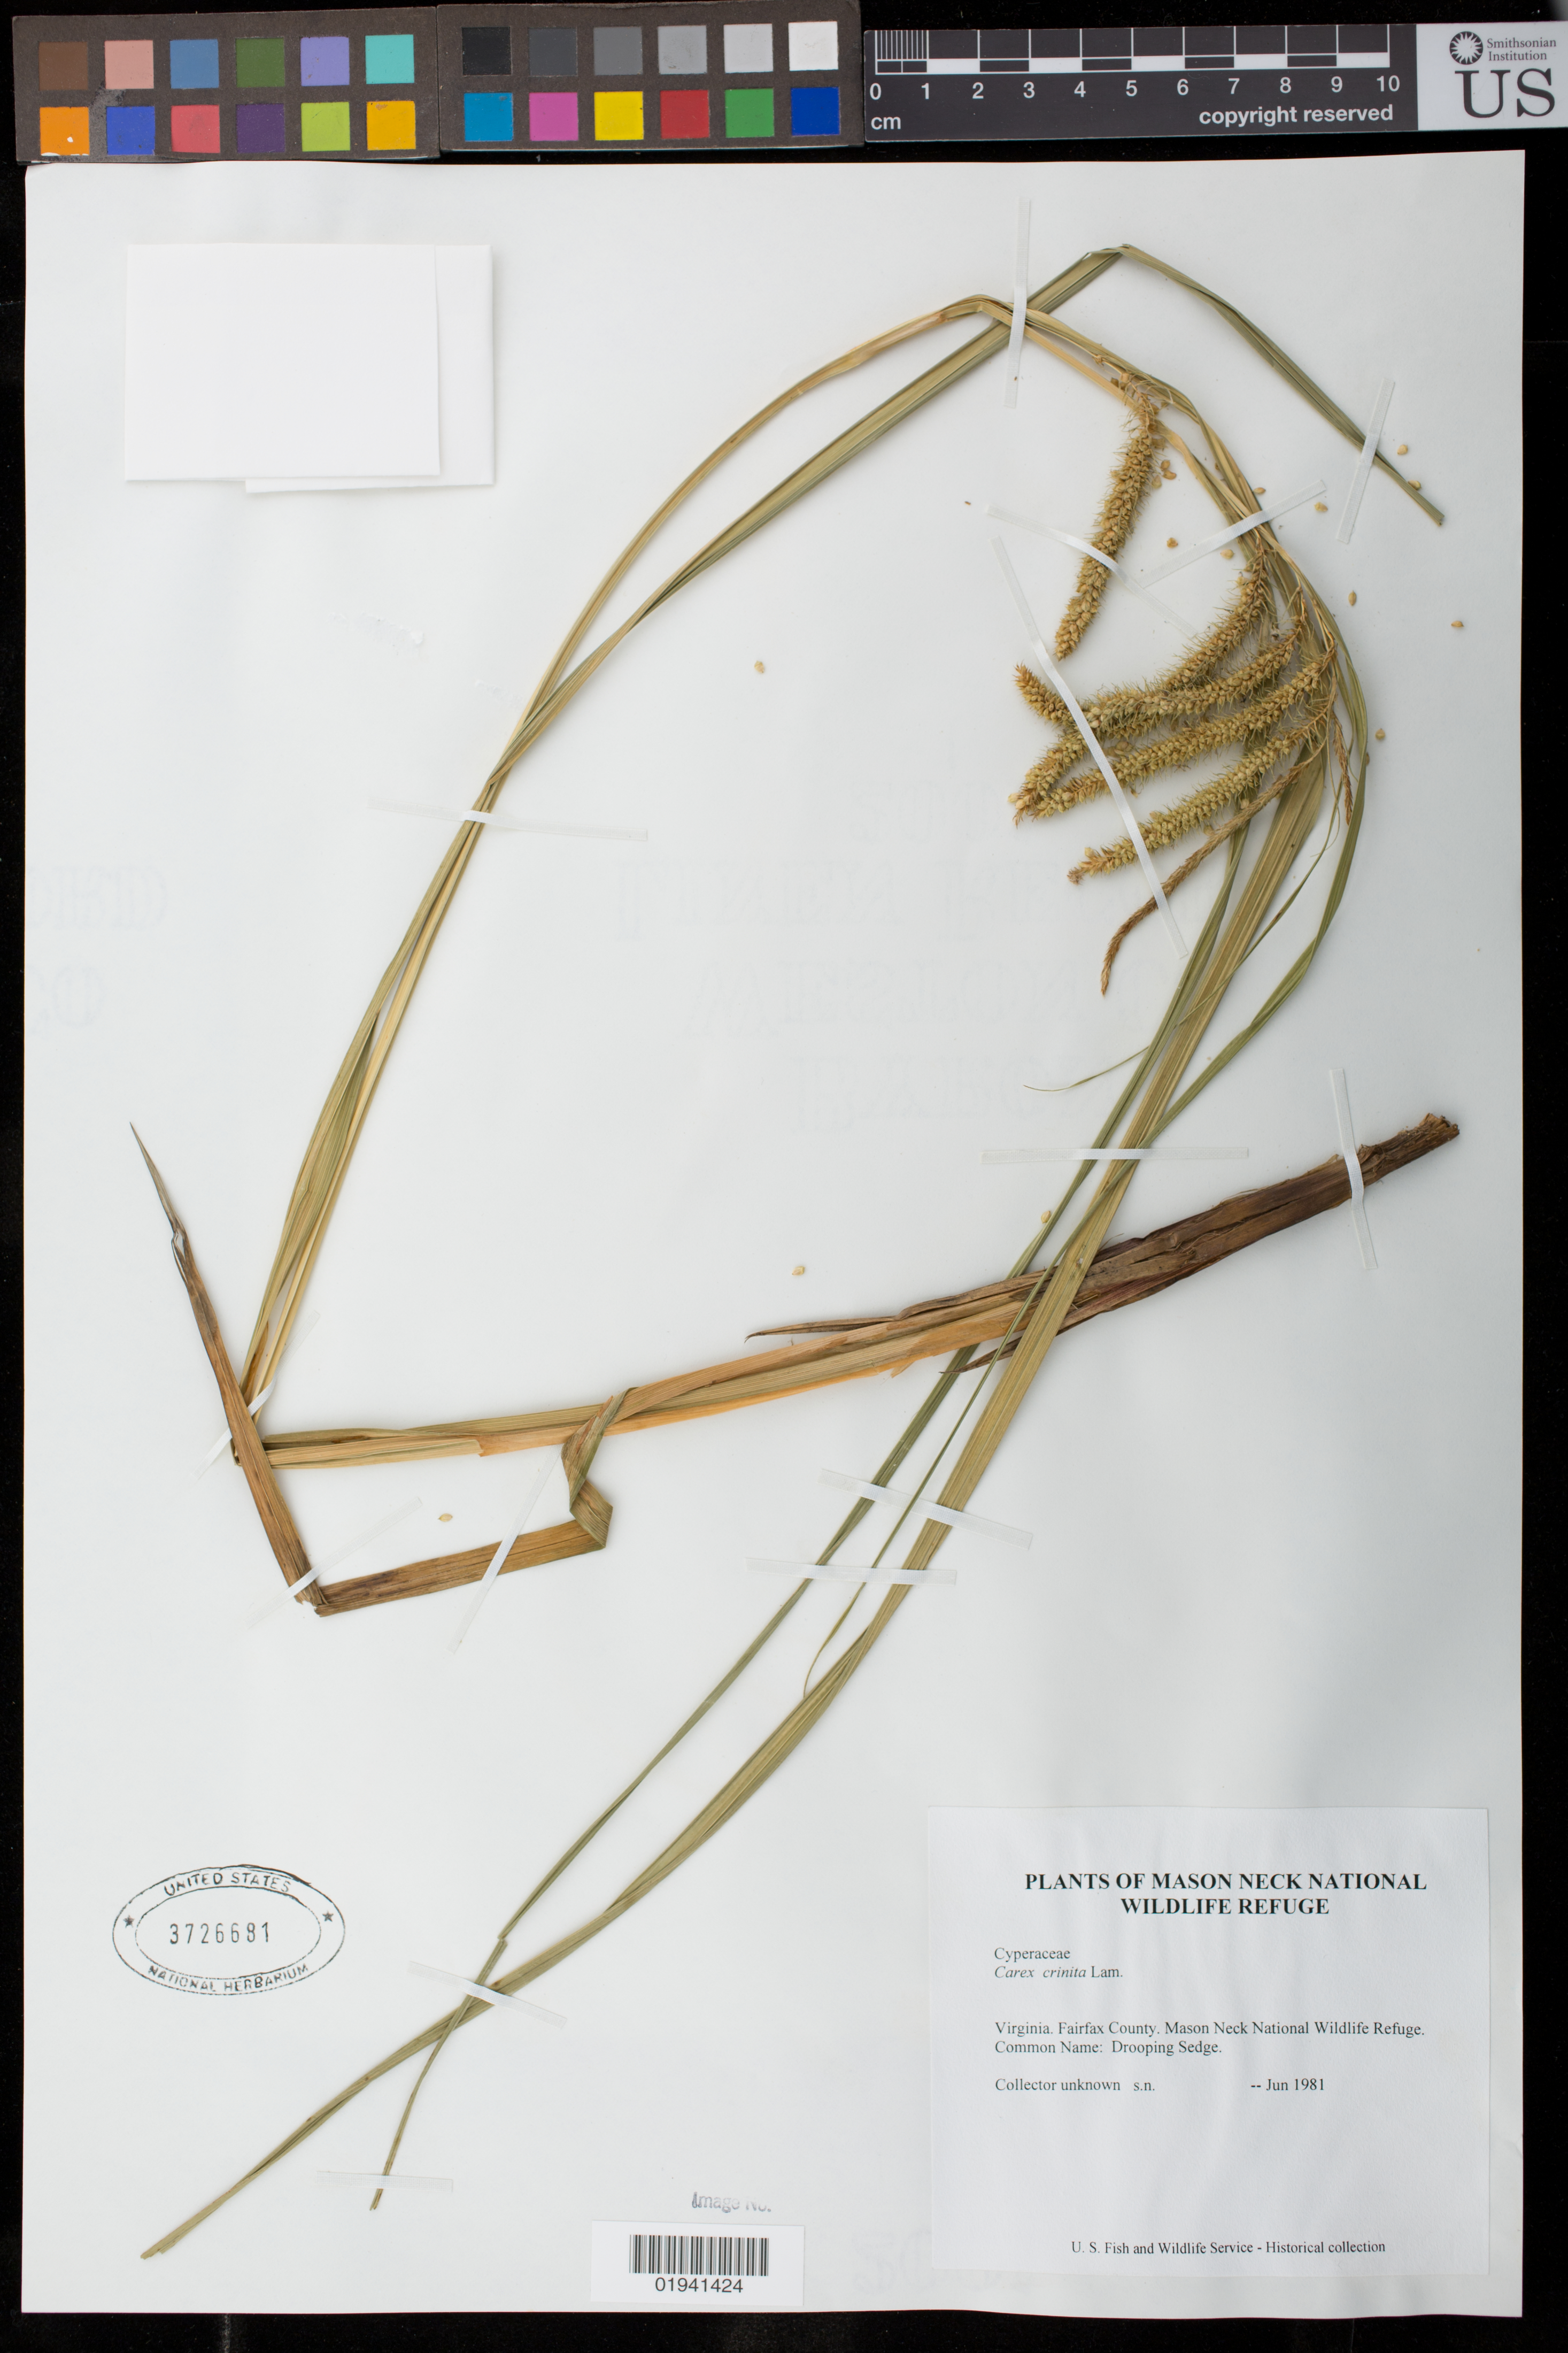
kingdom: Plantae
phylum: Tracheophyta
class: Liliopsida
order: Poales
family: Cyperaceae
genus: Carex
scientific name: Carex crinita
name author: Lam.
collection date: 1981-06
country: United States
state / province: Virginia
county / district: Fairfax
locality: Mason Neck National Wildlife Refuge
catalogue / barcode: US 3726681